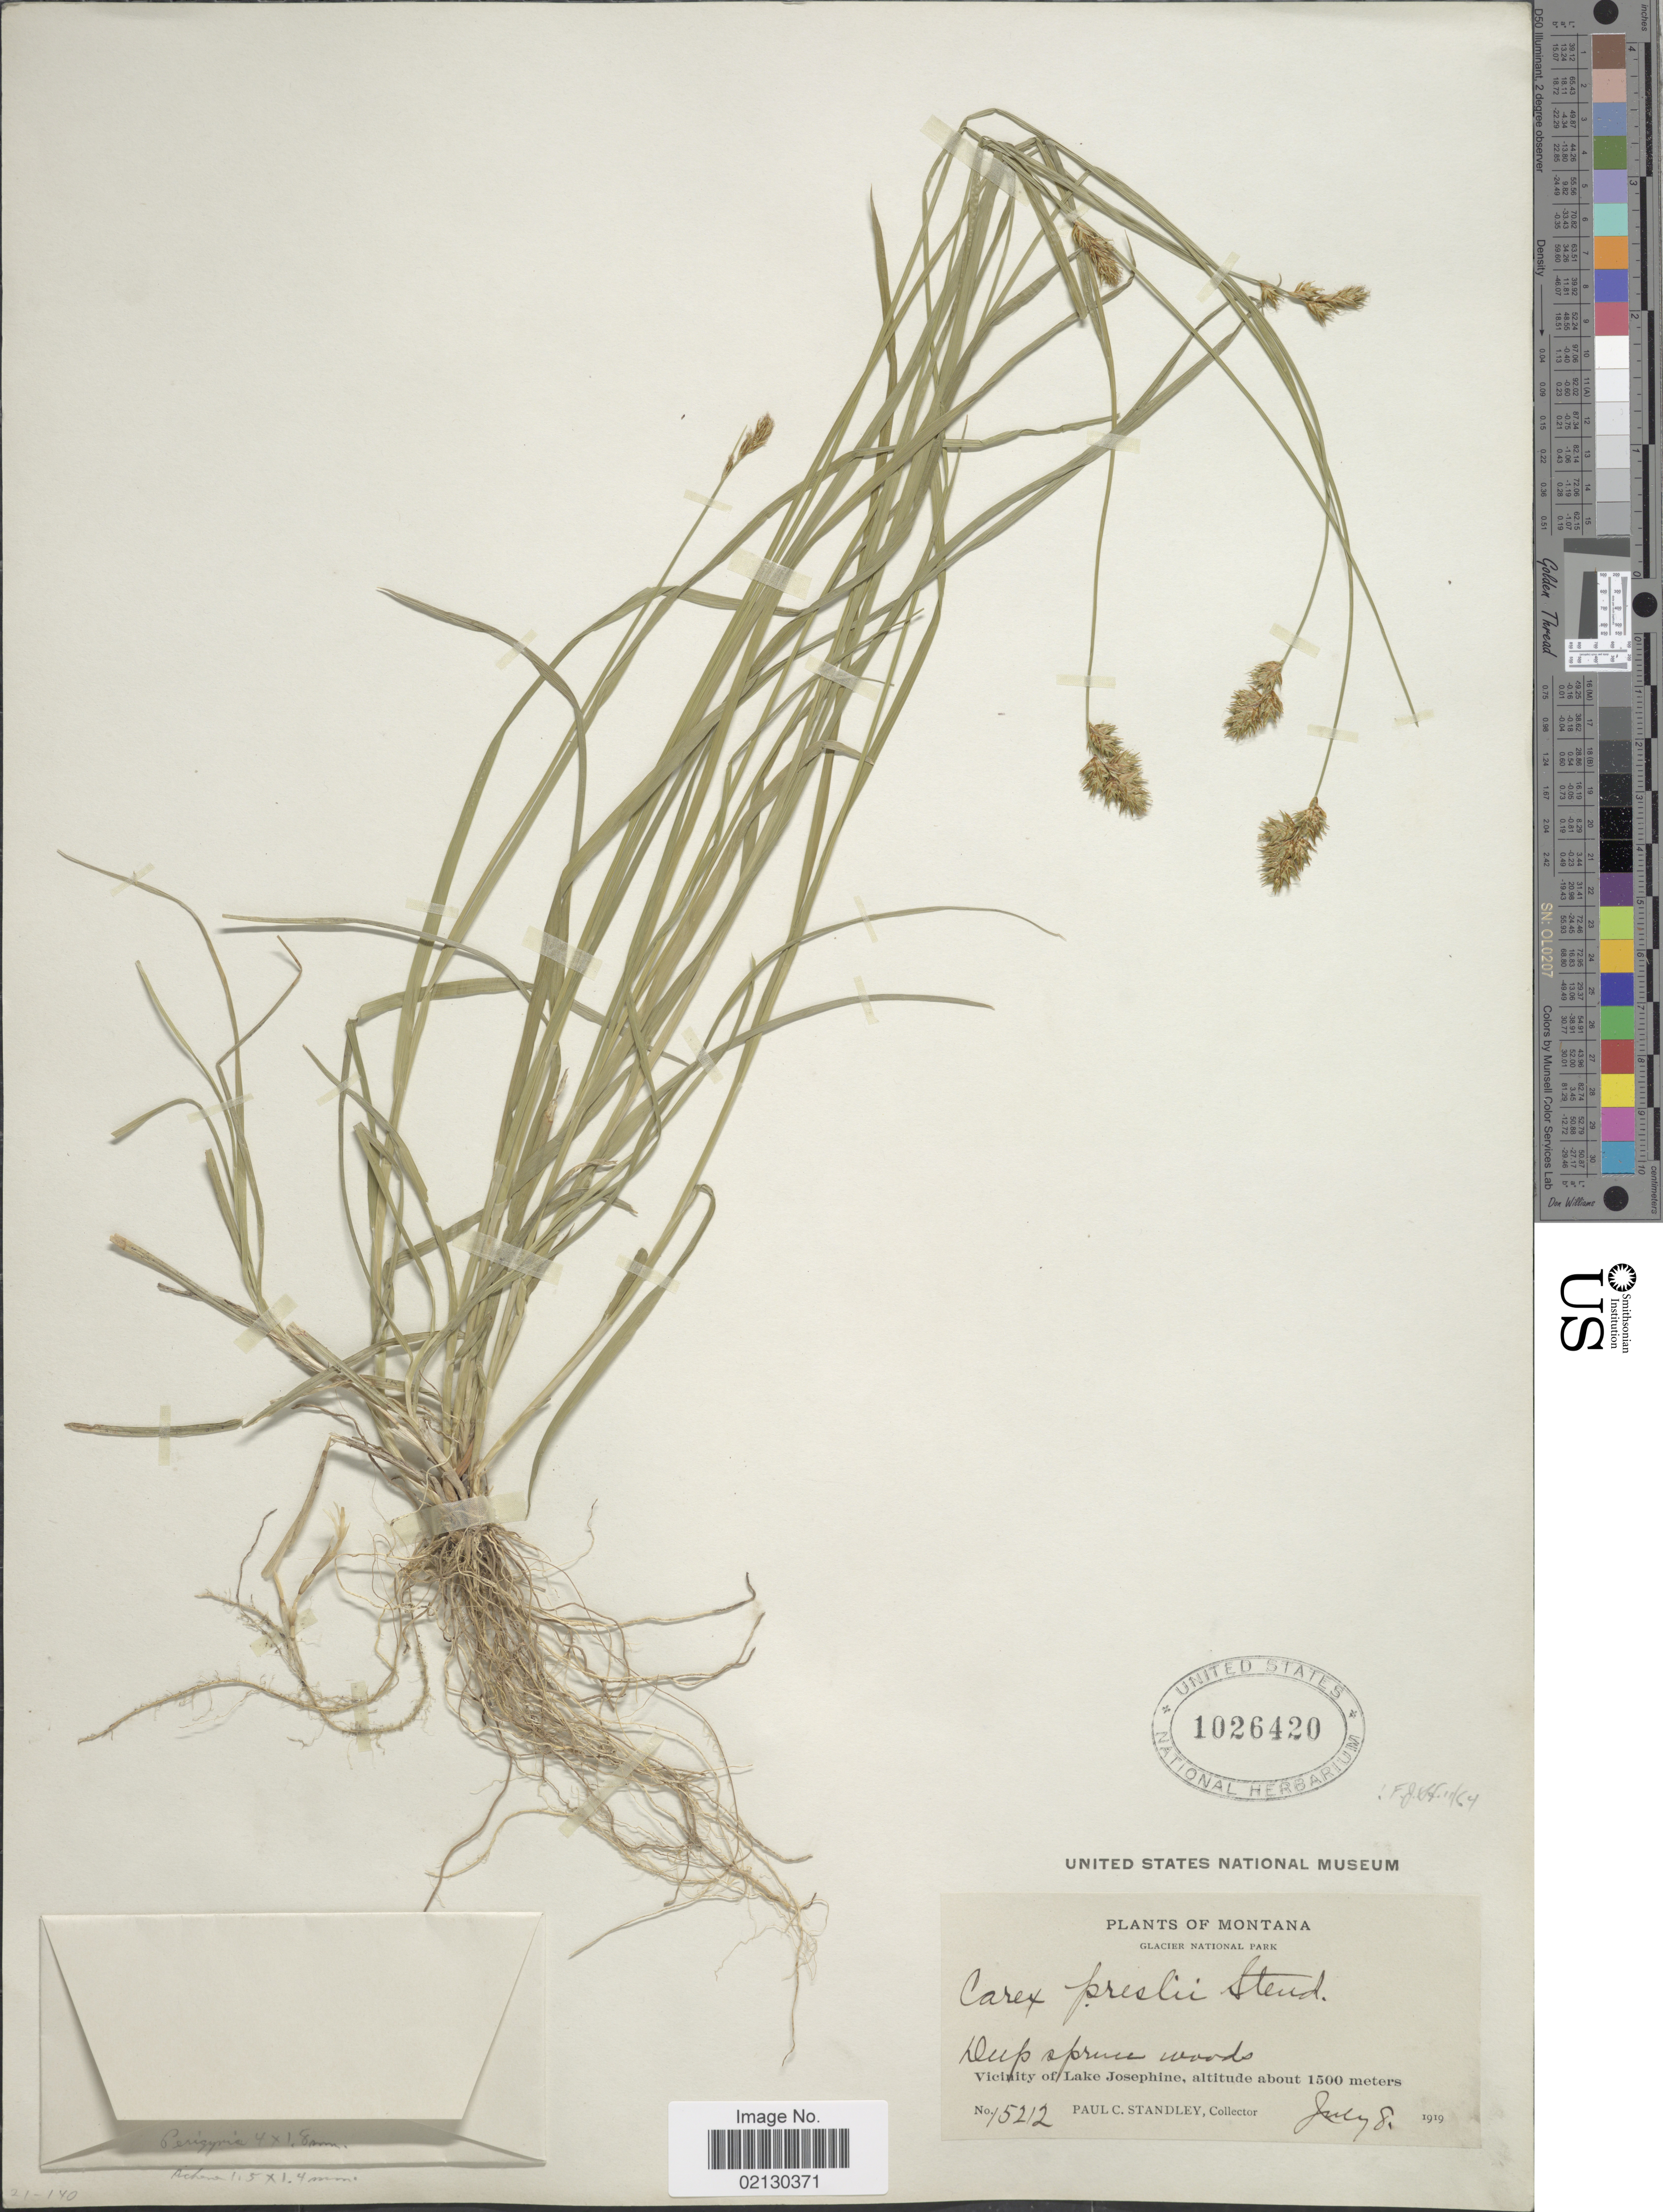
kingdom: Plantae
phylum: Tracheophyta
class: Liliopsida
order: Poales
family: Cyperaceae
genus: Carex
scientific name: Carex preslii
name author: Steud.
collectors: P. C. Standley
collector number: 15212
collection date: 1919-07-08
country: United States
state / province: Montana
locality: Glacier National Park. Vicinity of Lake Josephine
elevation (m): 1500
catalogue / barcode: US 1026420